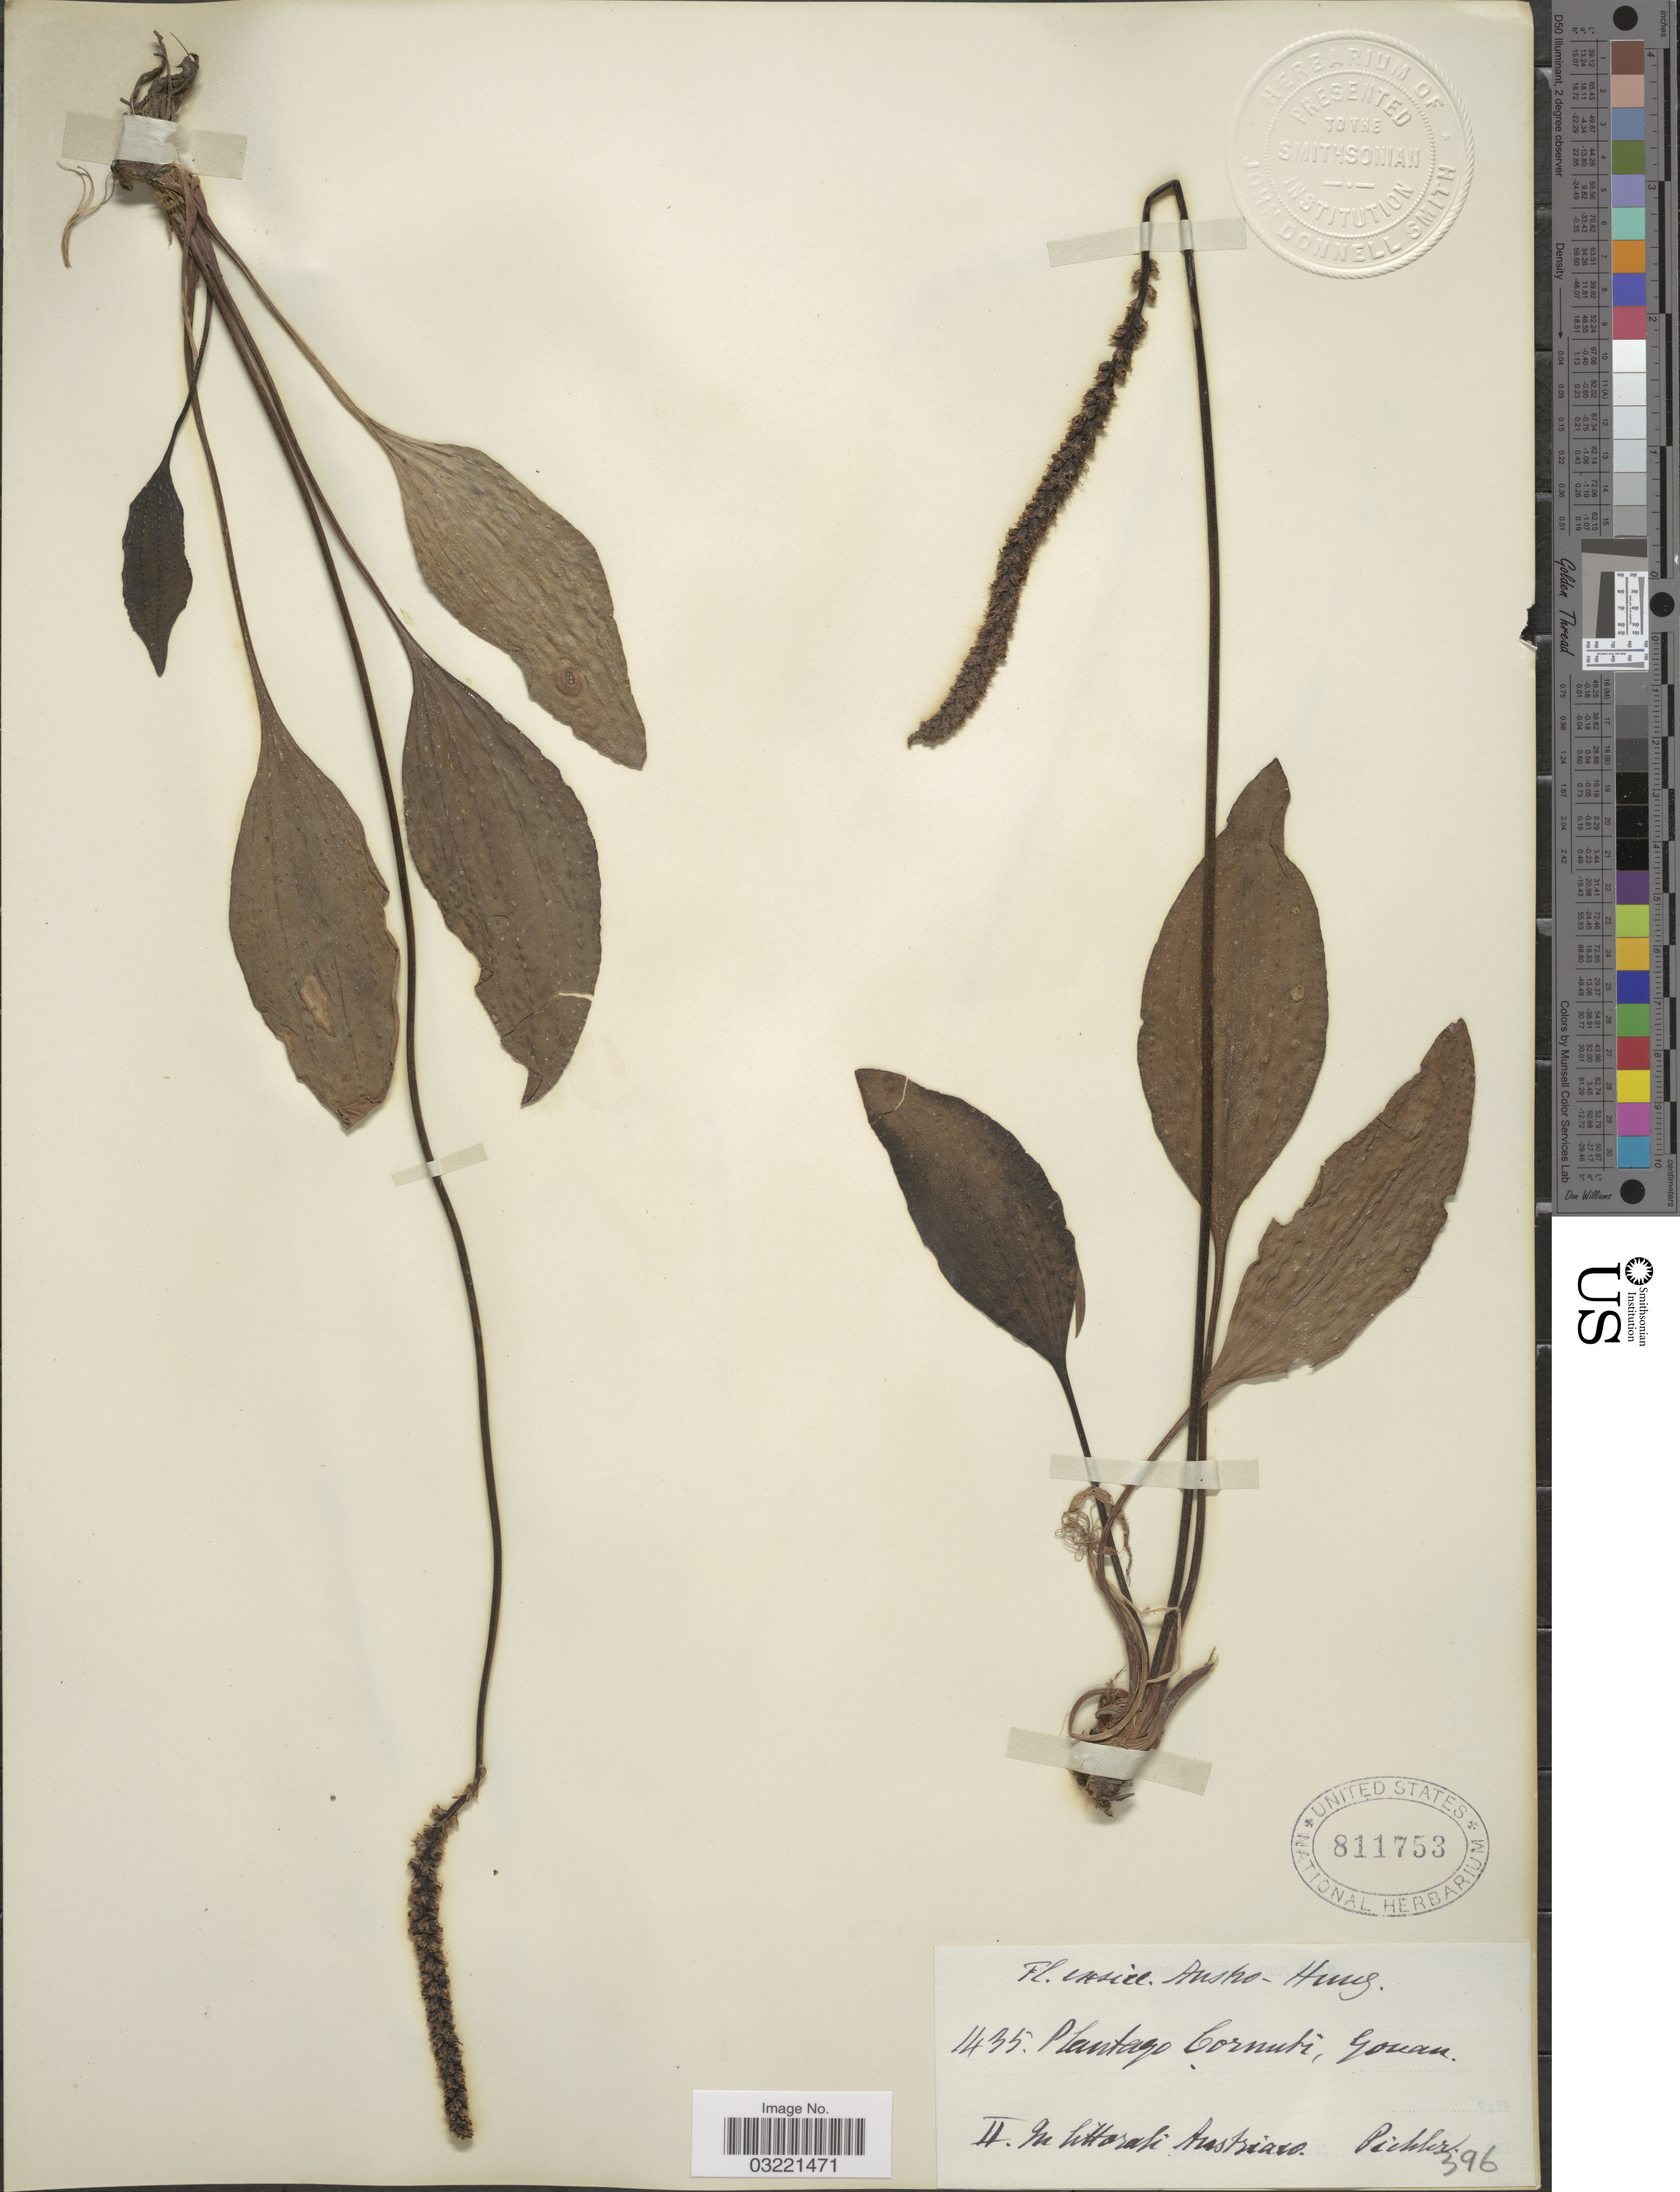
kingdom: Plantae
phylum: Tracheophyta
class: Magnoliopsida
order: Lamiales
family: Plantaginaceae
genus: Plantago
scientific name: Plantago cornuti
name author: Gouan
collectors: Pichler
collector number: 396/1435?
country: Austria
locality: Exsicc. Austro-Hung. II. In littorali Austriano.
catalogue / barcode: US 811753